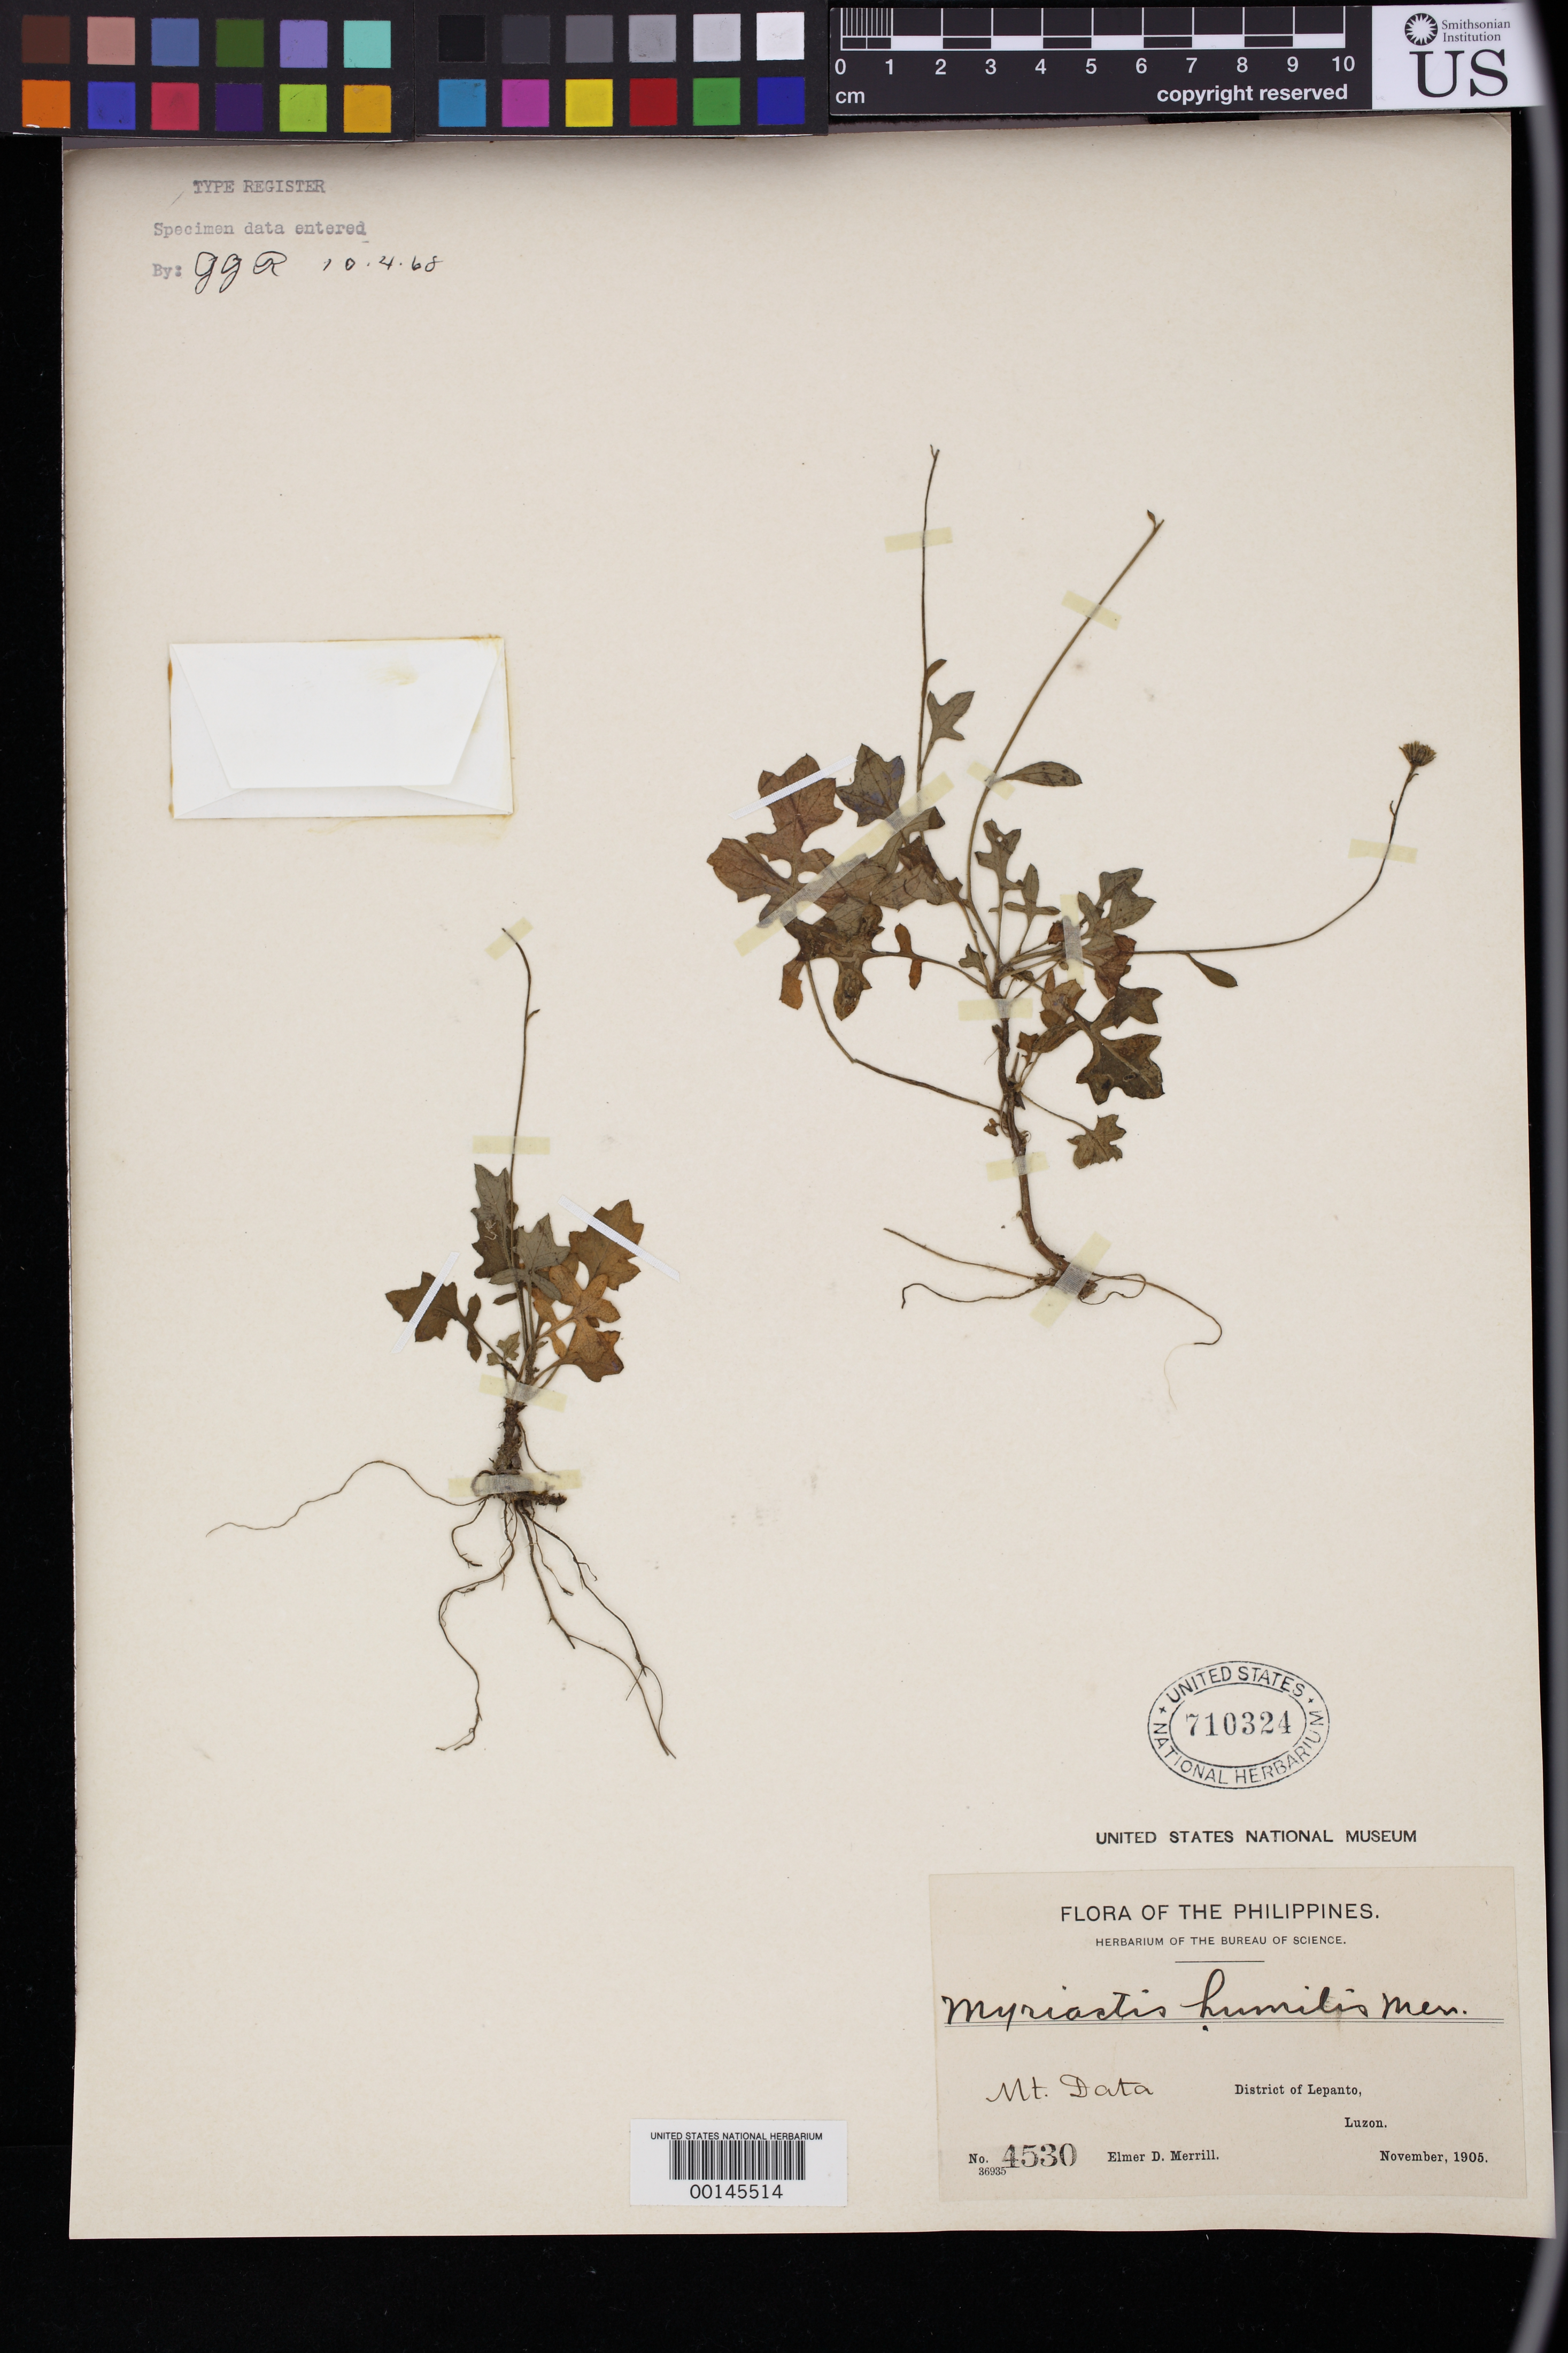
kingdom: Plantae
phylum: Tracheophyta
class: Magnoliopsida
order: Asterales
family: Asteraceae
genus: Myriactis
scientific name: Myriactis humilis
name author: Merr.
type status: Isotype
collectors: E. D. Merrill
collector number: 4530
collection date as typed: Nov 1905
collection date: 1905-11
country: Philippines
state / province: Cordillera (Administrative Region)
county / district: Mountain province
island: Luzon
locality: Mount Data, Lepanto Dist.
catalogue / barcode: US 710324